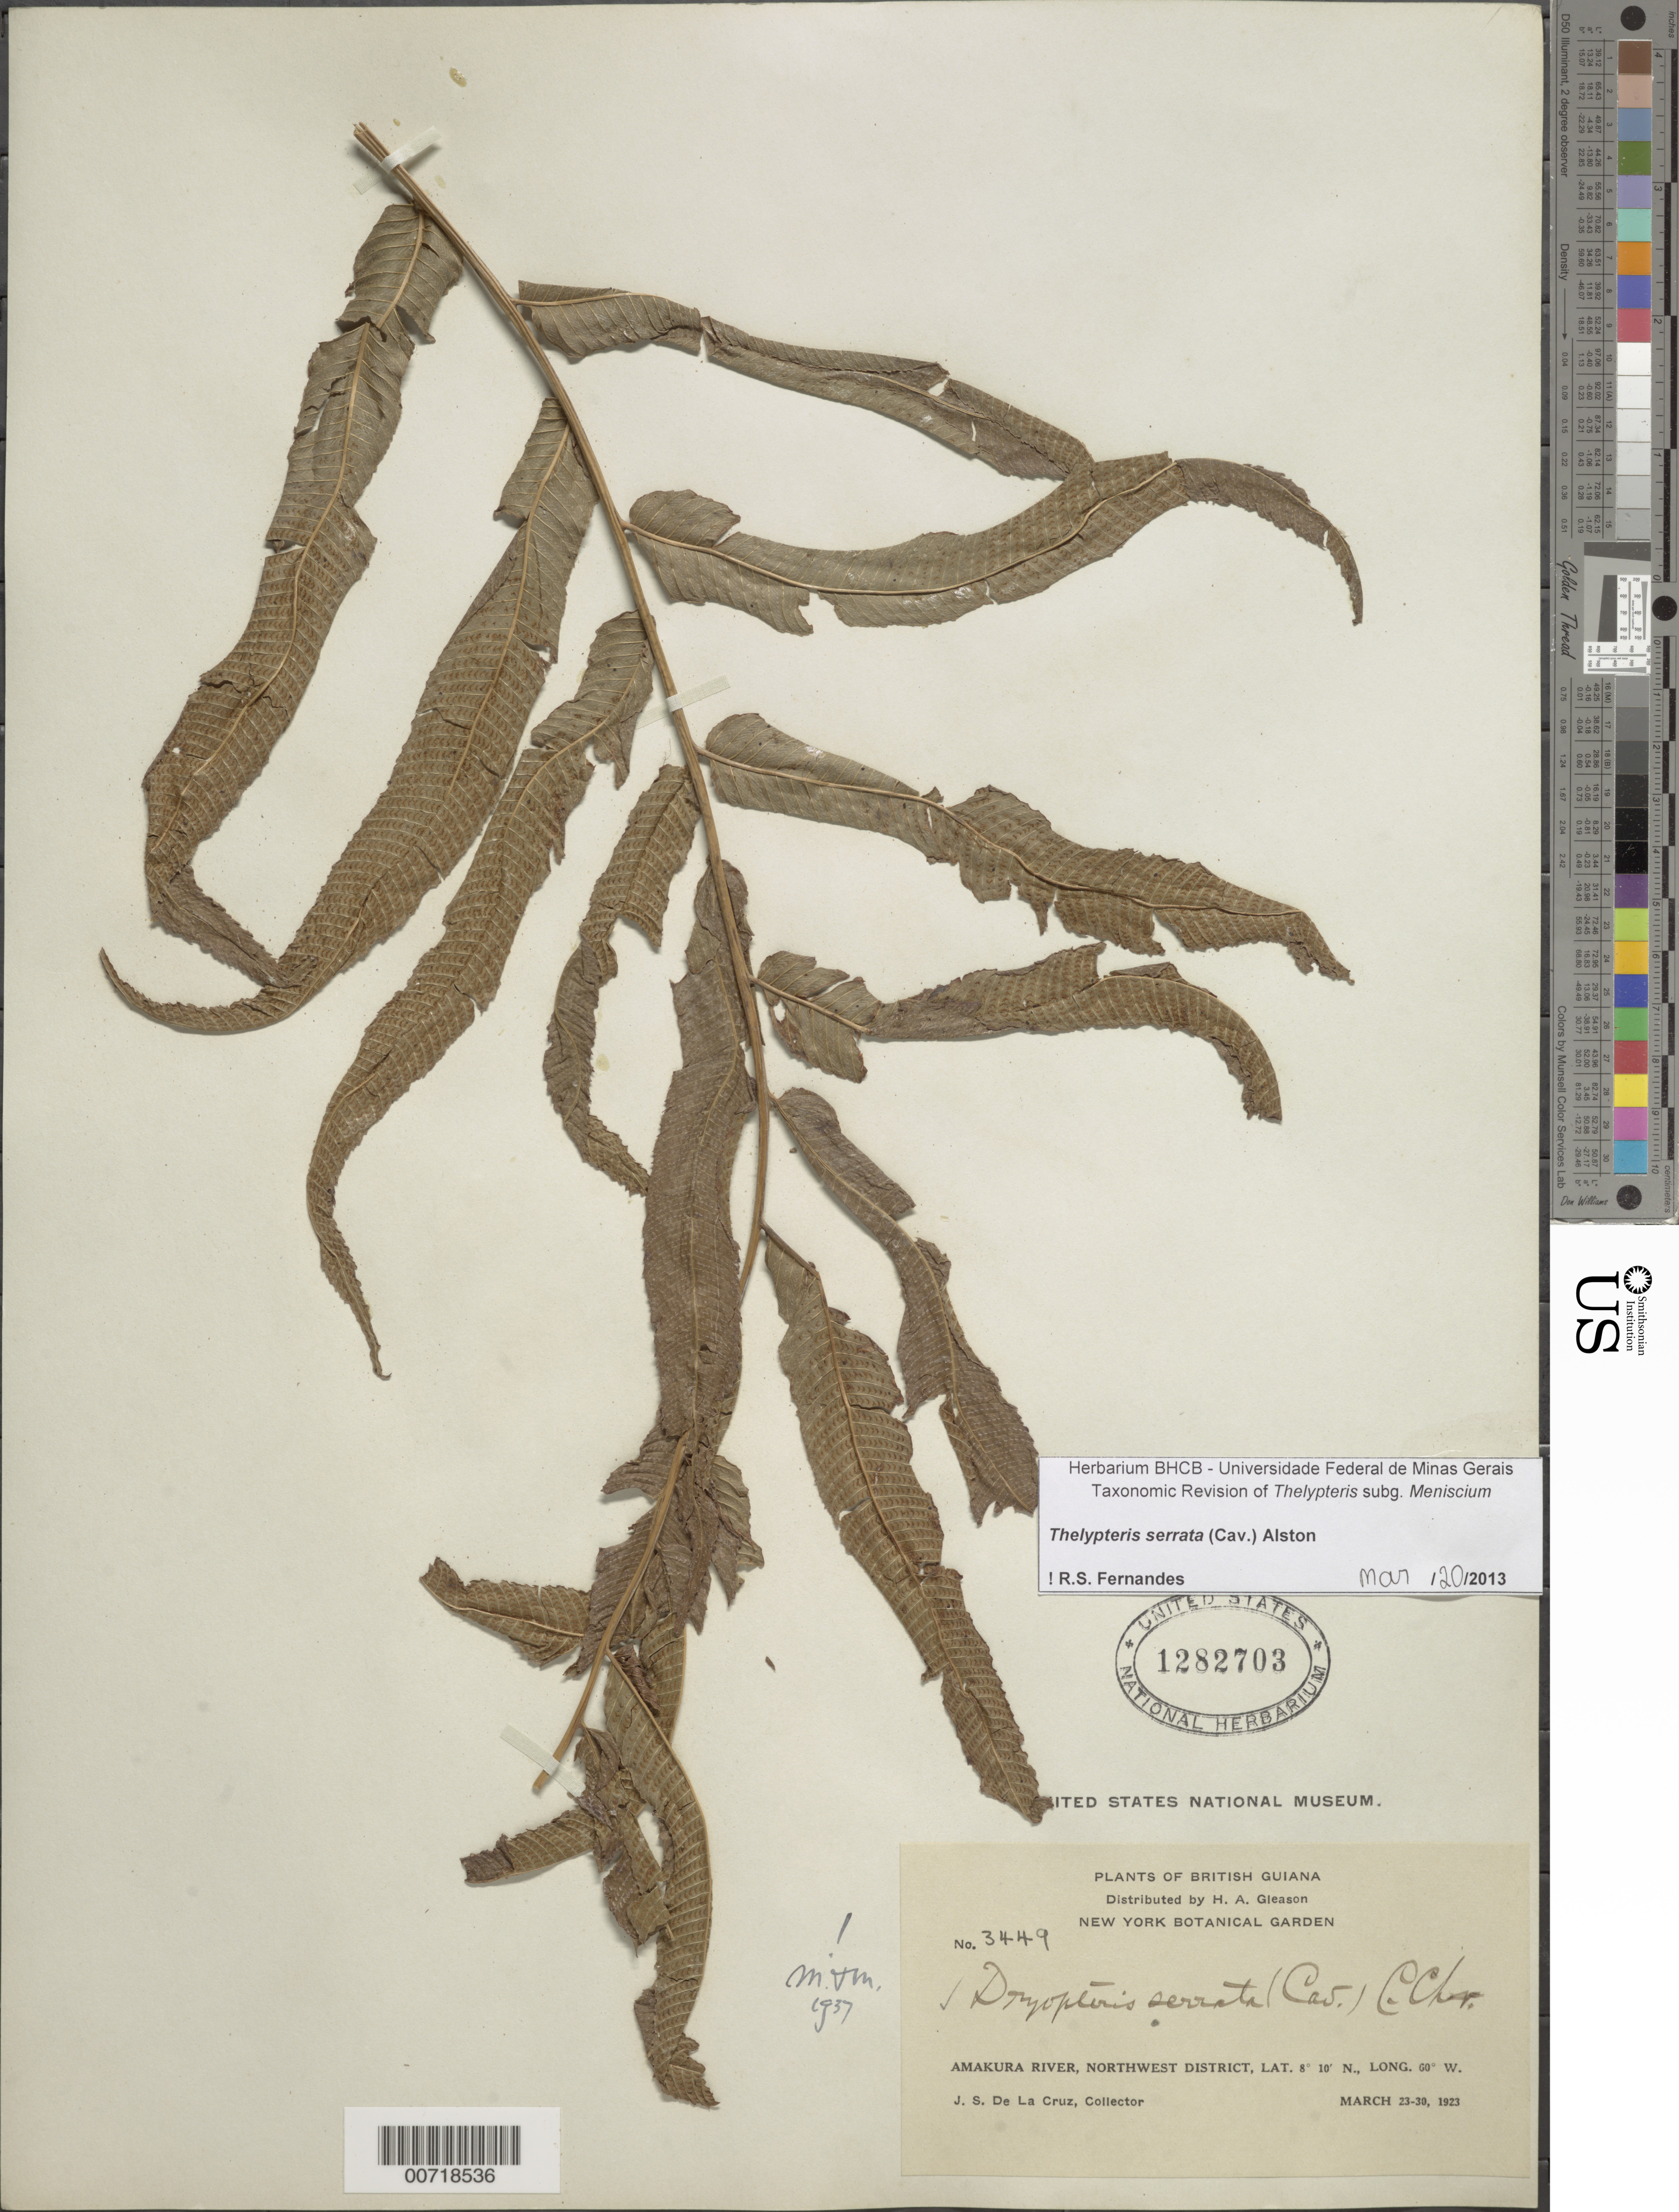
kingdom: Plantae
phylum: Tracheophyta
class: Polypodiopsida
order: Polypodiales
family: Thelypteridaceae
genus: Meniscium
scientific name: Meniscium serratum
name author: Cav.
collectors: J. S. de la Cruz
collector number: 3449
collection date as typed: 23-Mar-23 to 30-Mar-23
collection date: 1923-03-23/1923-03-30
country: Guyana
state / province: Barima-Waini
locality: Amakura R., NW District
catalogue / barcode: US 1282703